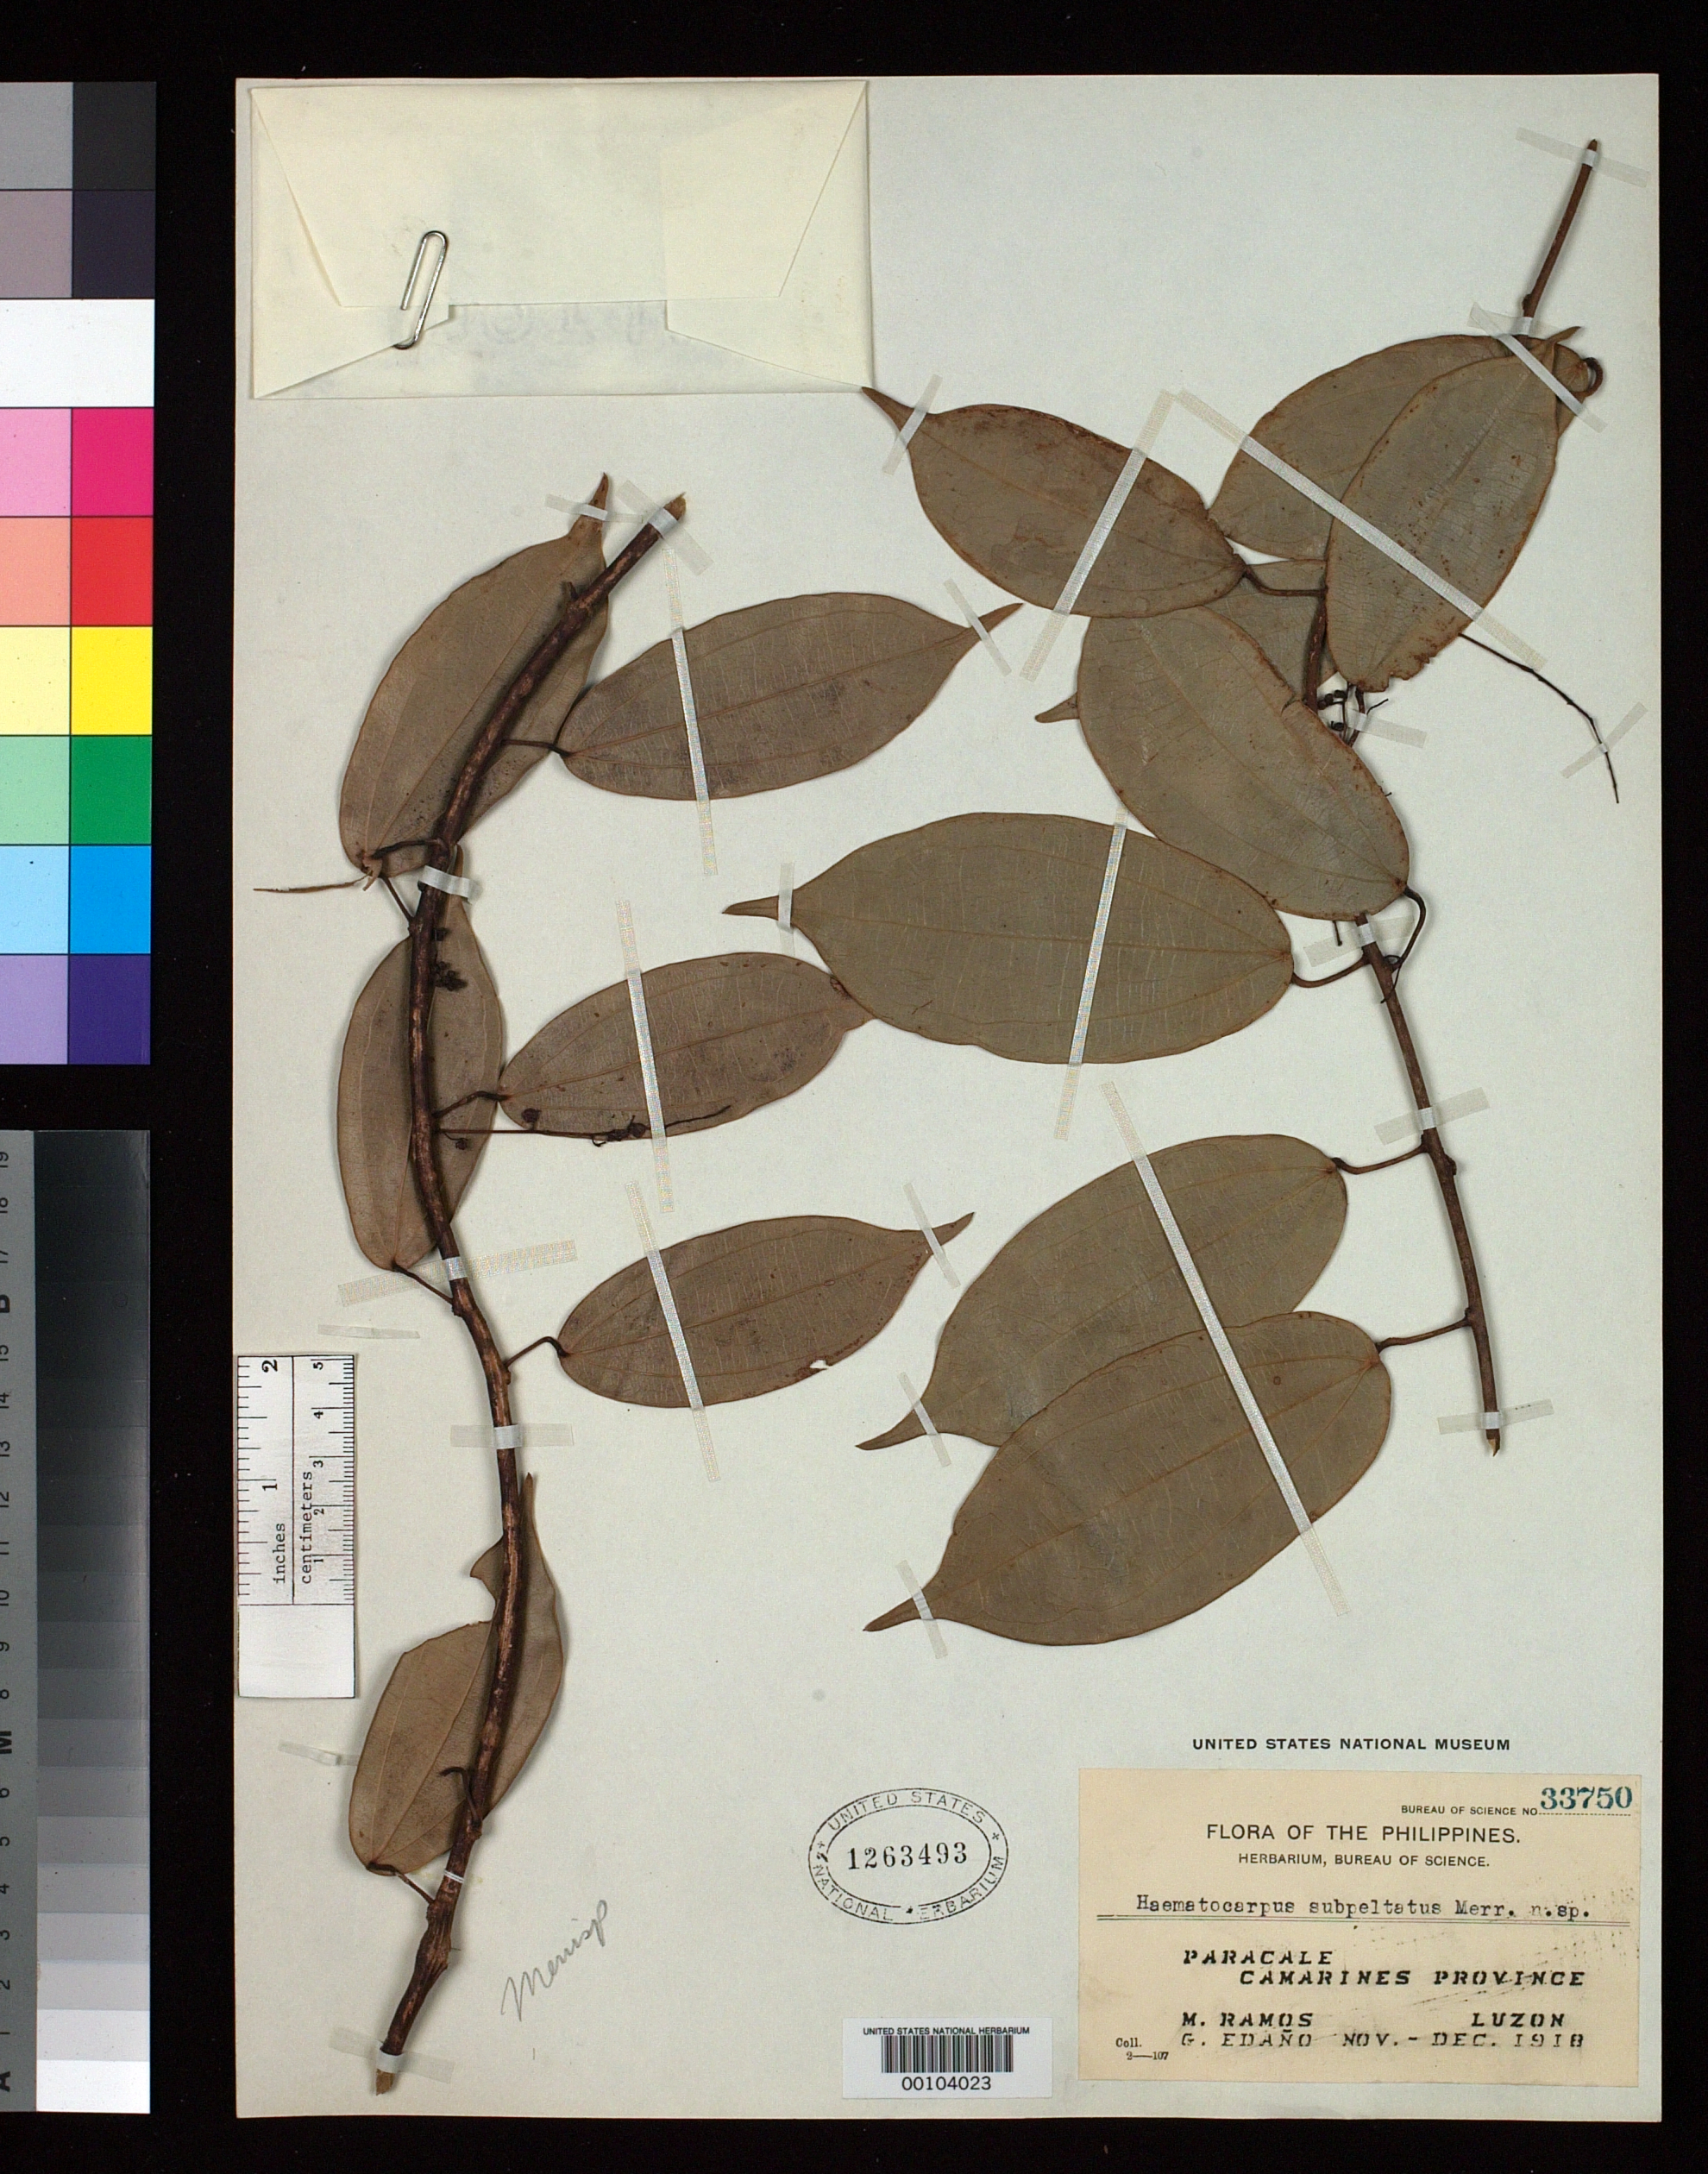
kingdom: Plantae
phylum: Tracheophyta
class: Magnoliopsida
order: Ranunculales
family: Menispermaceae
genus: Haematocarpus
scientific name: Haematocarpus subpeltatus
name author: Merr.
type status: Isotype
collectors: M. Ramos & G. E. Edaño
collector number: Bur. Sci. 33750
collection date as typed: Nov 1918 to -- Dec 1918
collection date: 1918-11/1918-12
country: Philippines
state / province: Bicol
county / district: Camarines Norte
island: Luzon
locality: Paracale.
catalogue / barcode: US 1263493